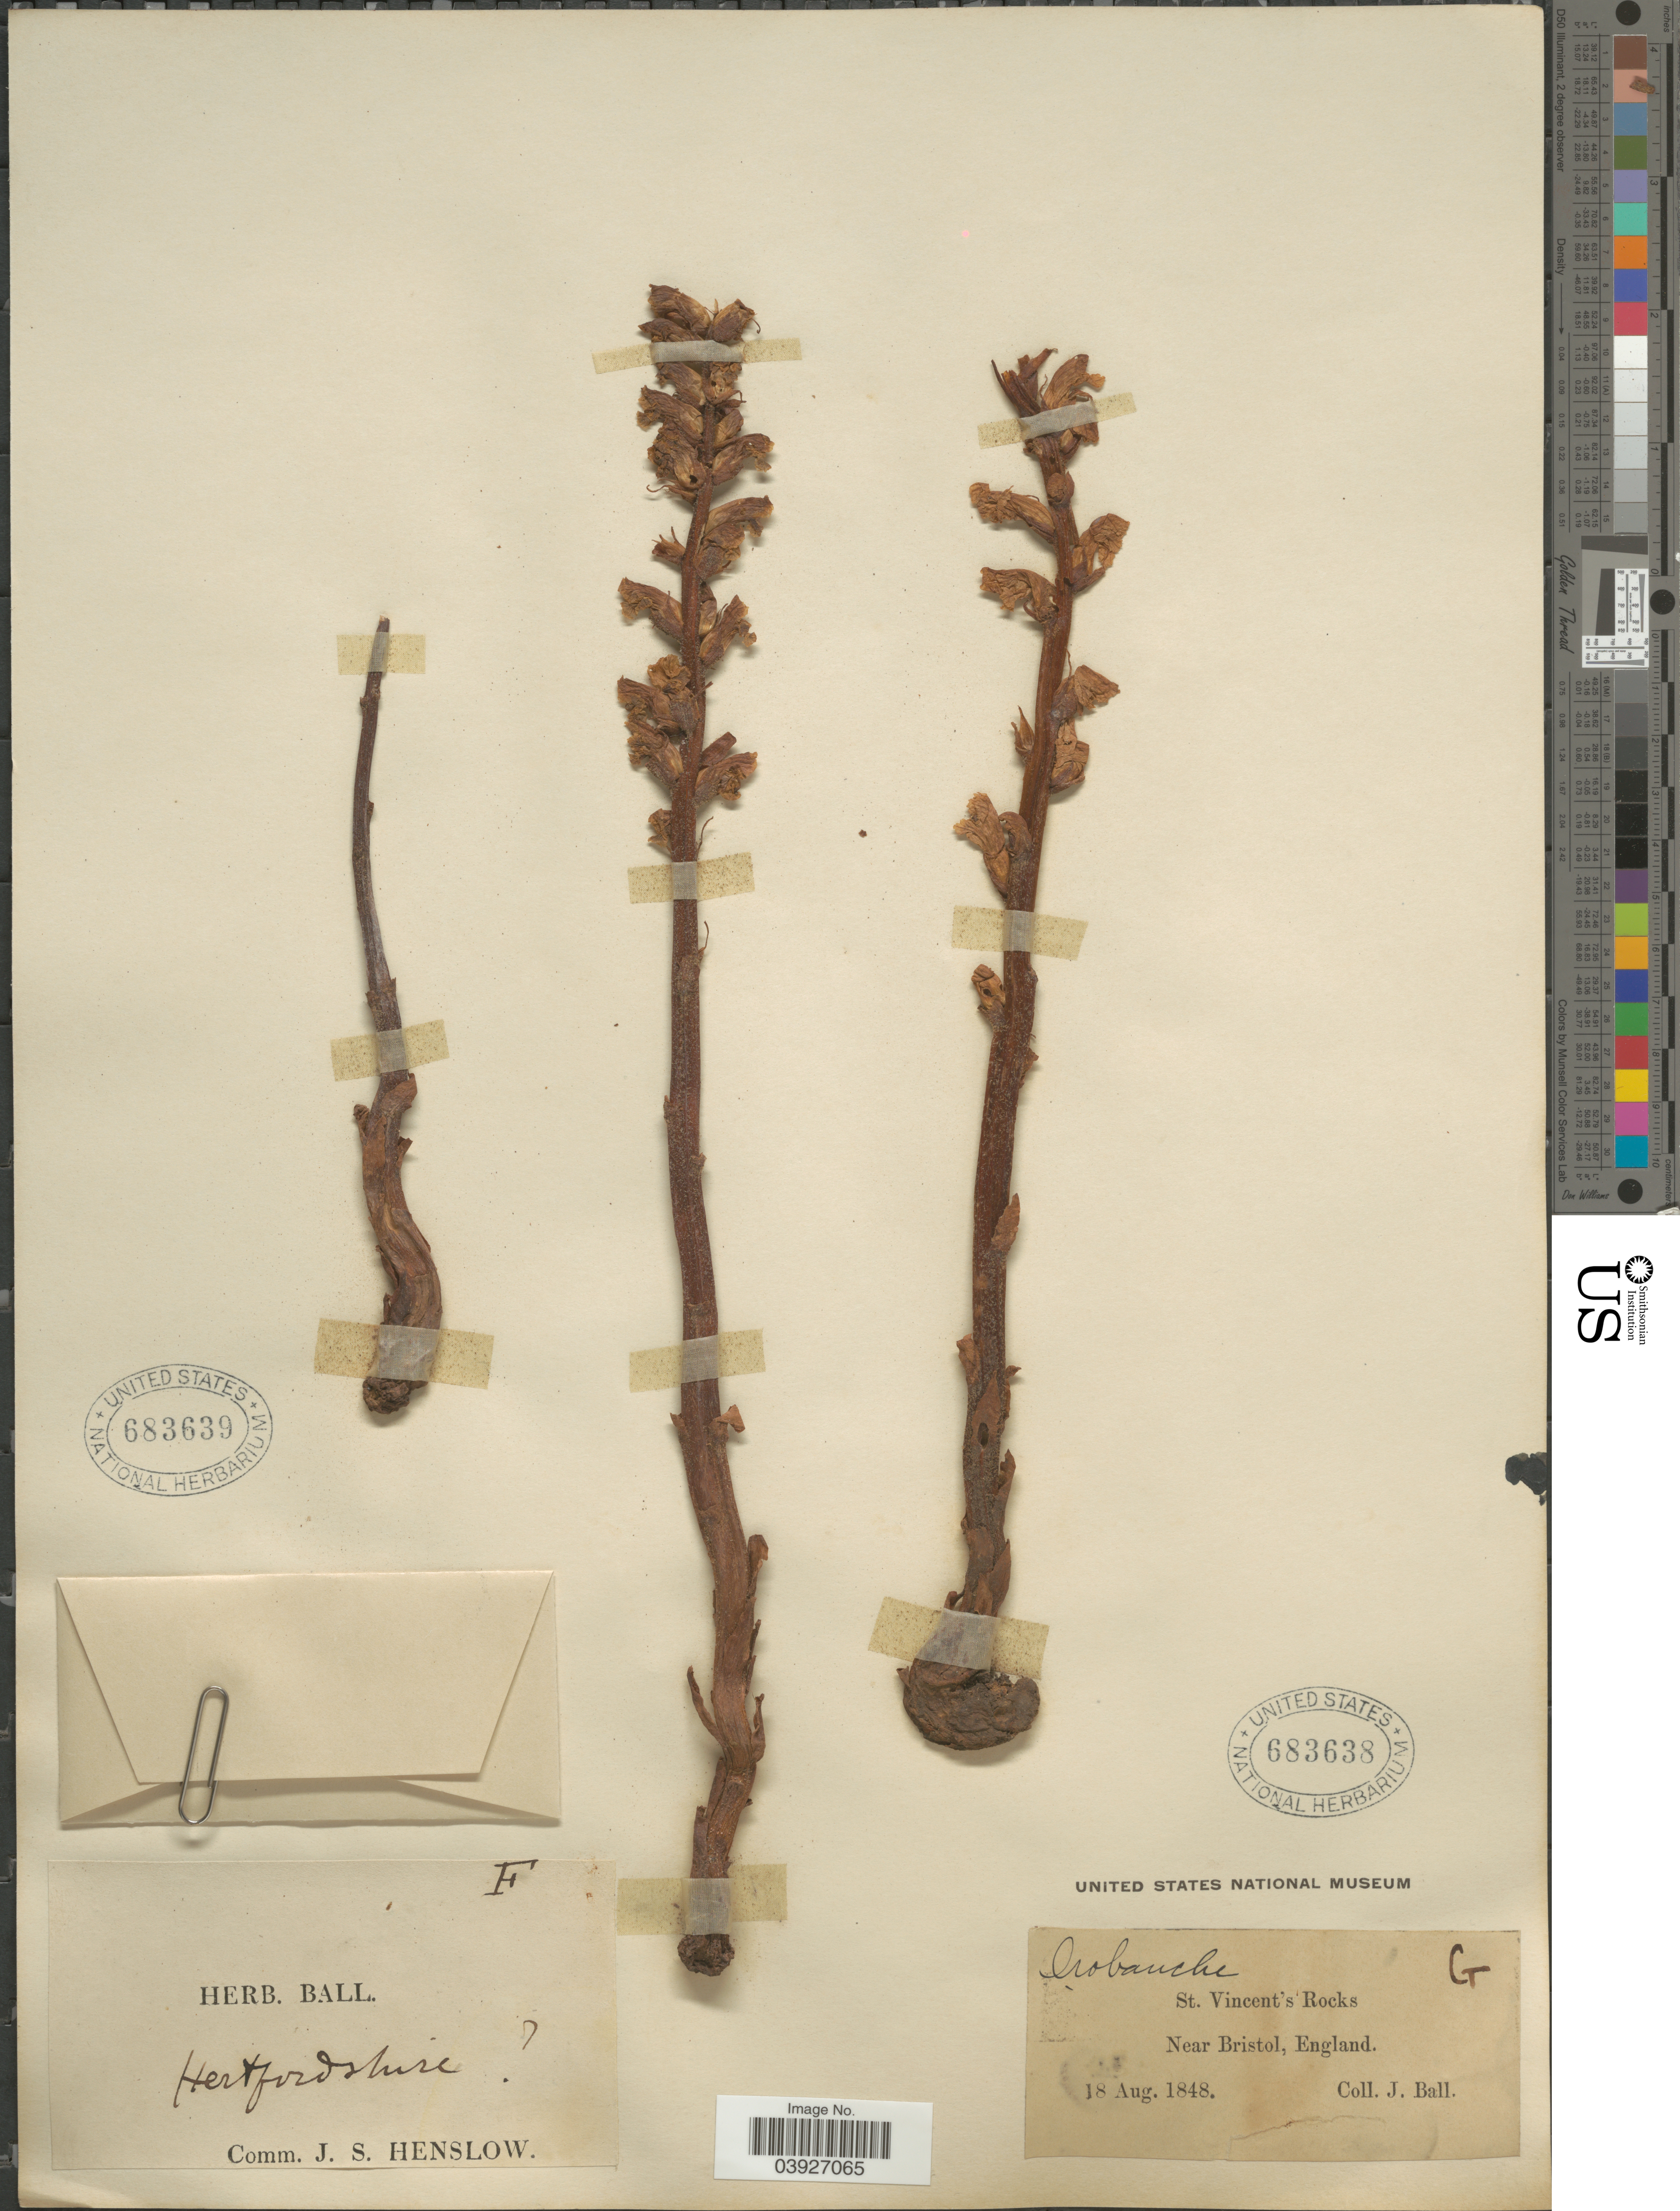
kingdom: Plantae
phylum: Tracheophyta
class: Magnoliopsida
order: Lamiales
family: Orobanchaceae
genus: Orobanche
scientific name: Orobanche sp.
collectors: J. Ball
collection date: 1848-08-18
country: United Kingdom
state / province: England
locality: St. Vincent's Rocks. Near Bristol.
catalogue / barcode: US 683638-2